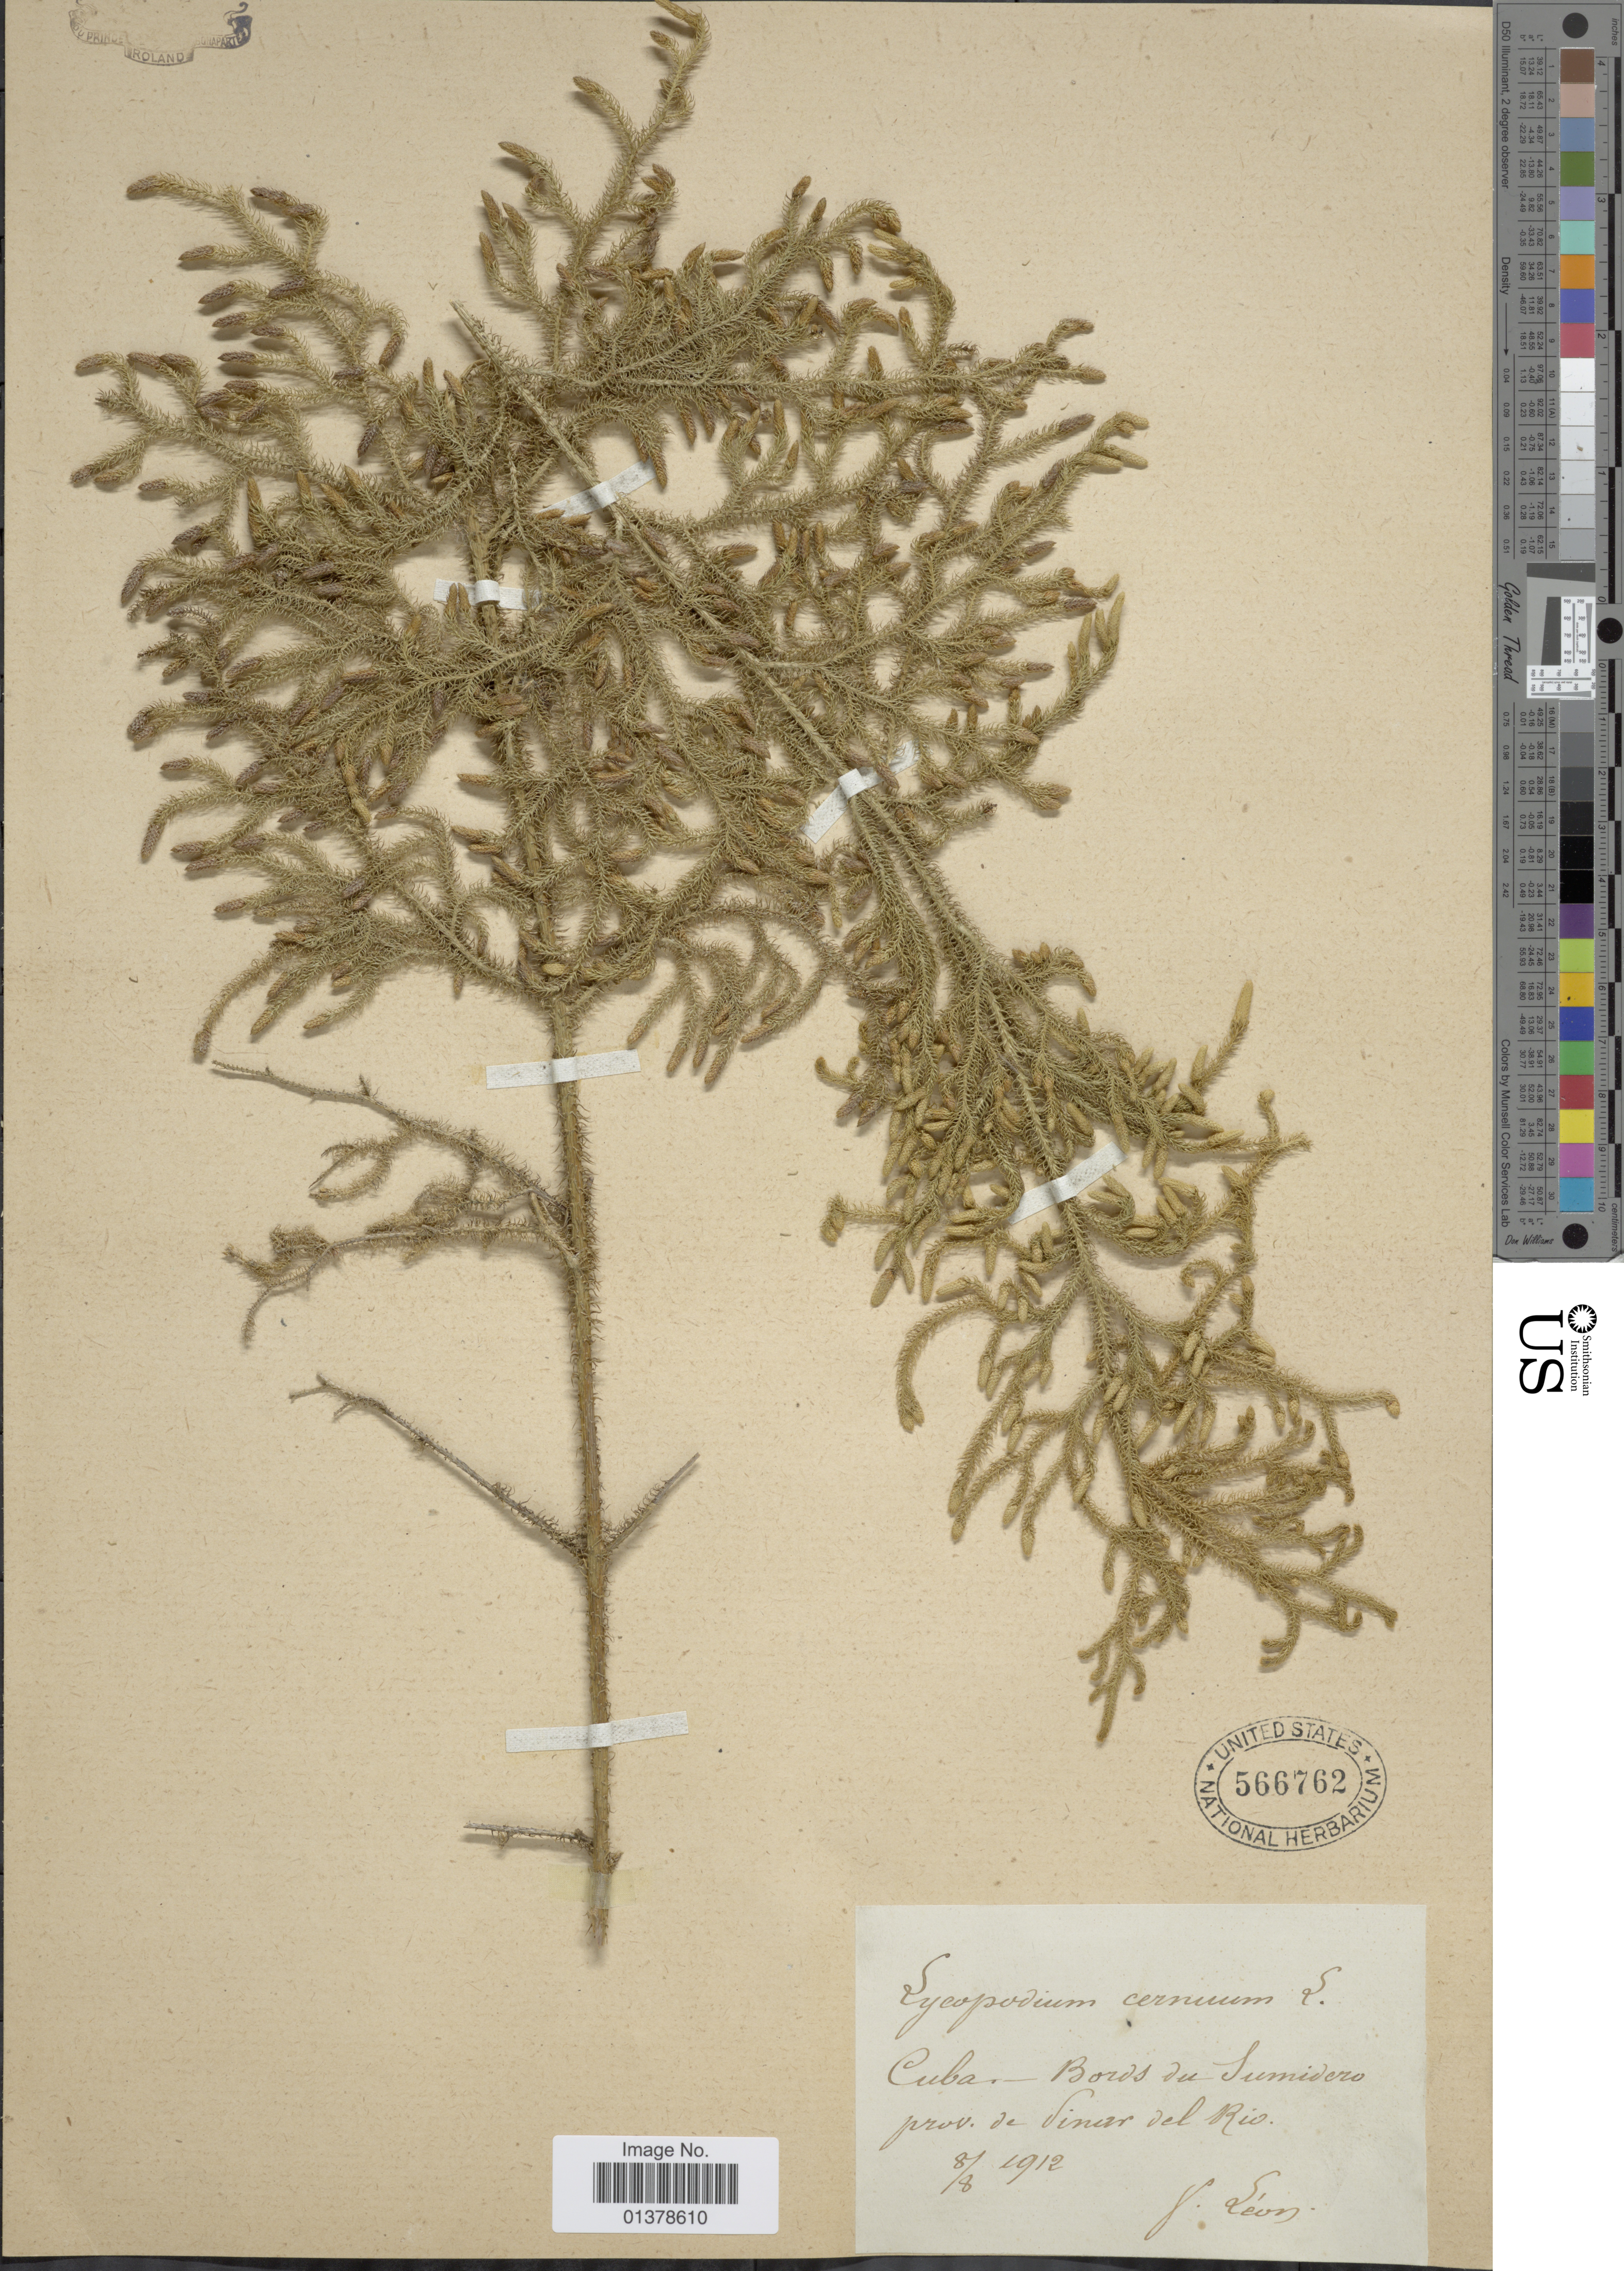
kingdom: Plantae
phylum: Tracheophyta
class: Lycopodiopsida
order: Lycopodiales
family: Lycopodiaceae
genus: Palhinhaea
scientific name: Palhinhaea cernua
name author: (L.) Vasc. & Franco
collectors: J. León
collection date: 1912-08-08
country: Cuba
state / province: Pinar del Río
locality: Bords du Sumidero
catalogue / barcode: US 566762